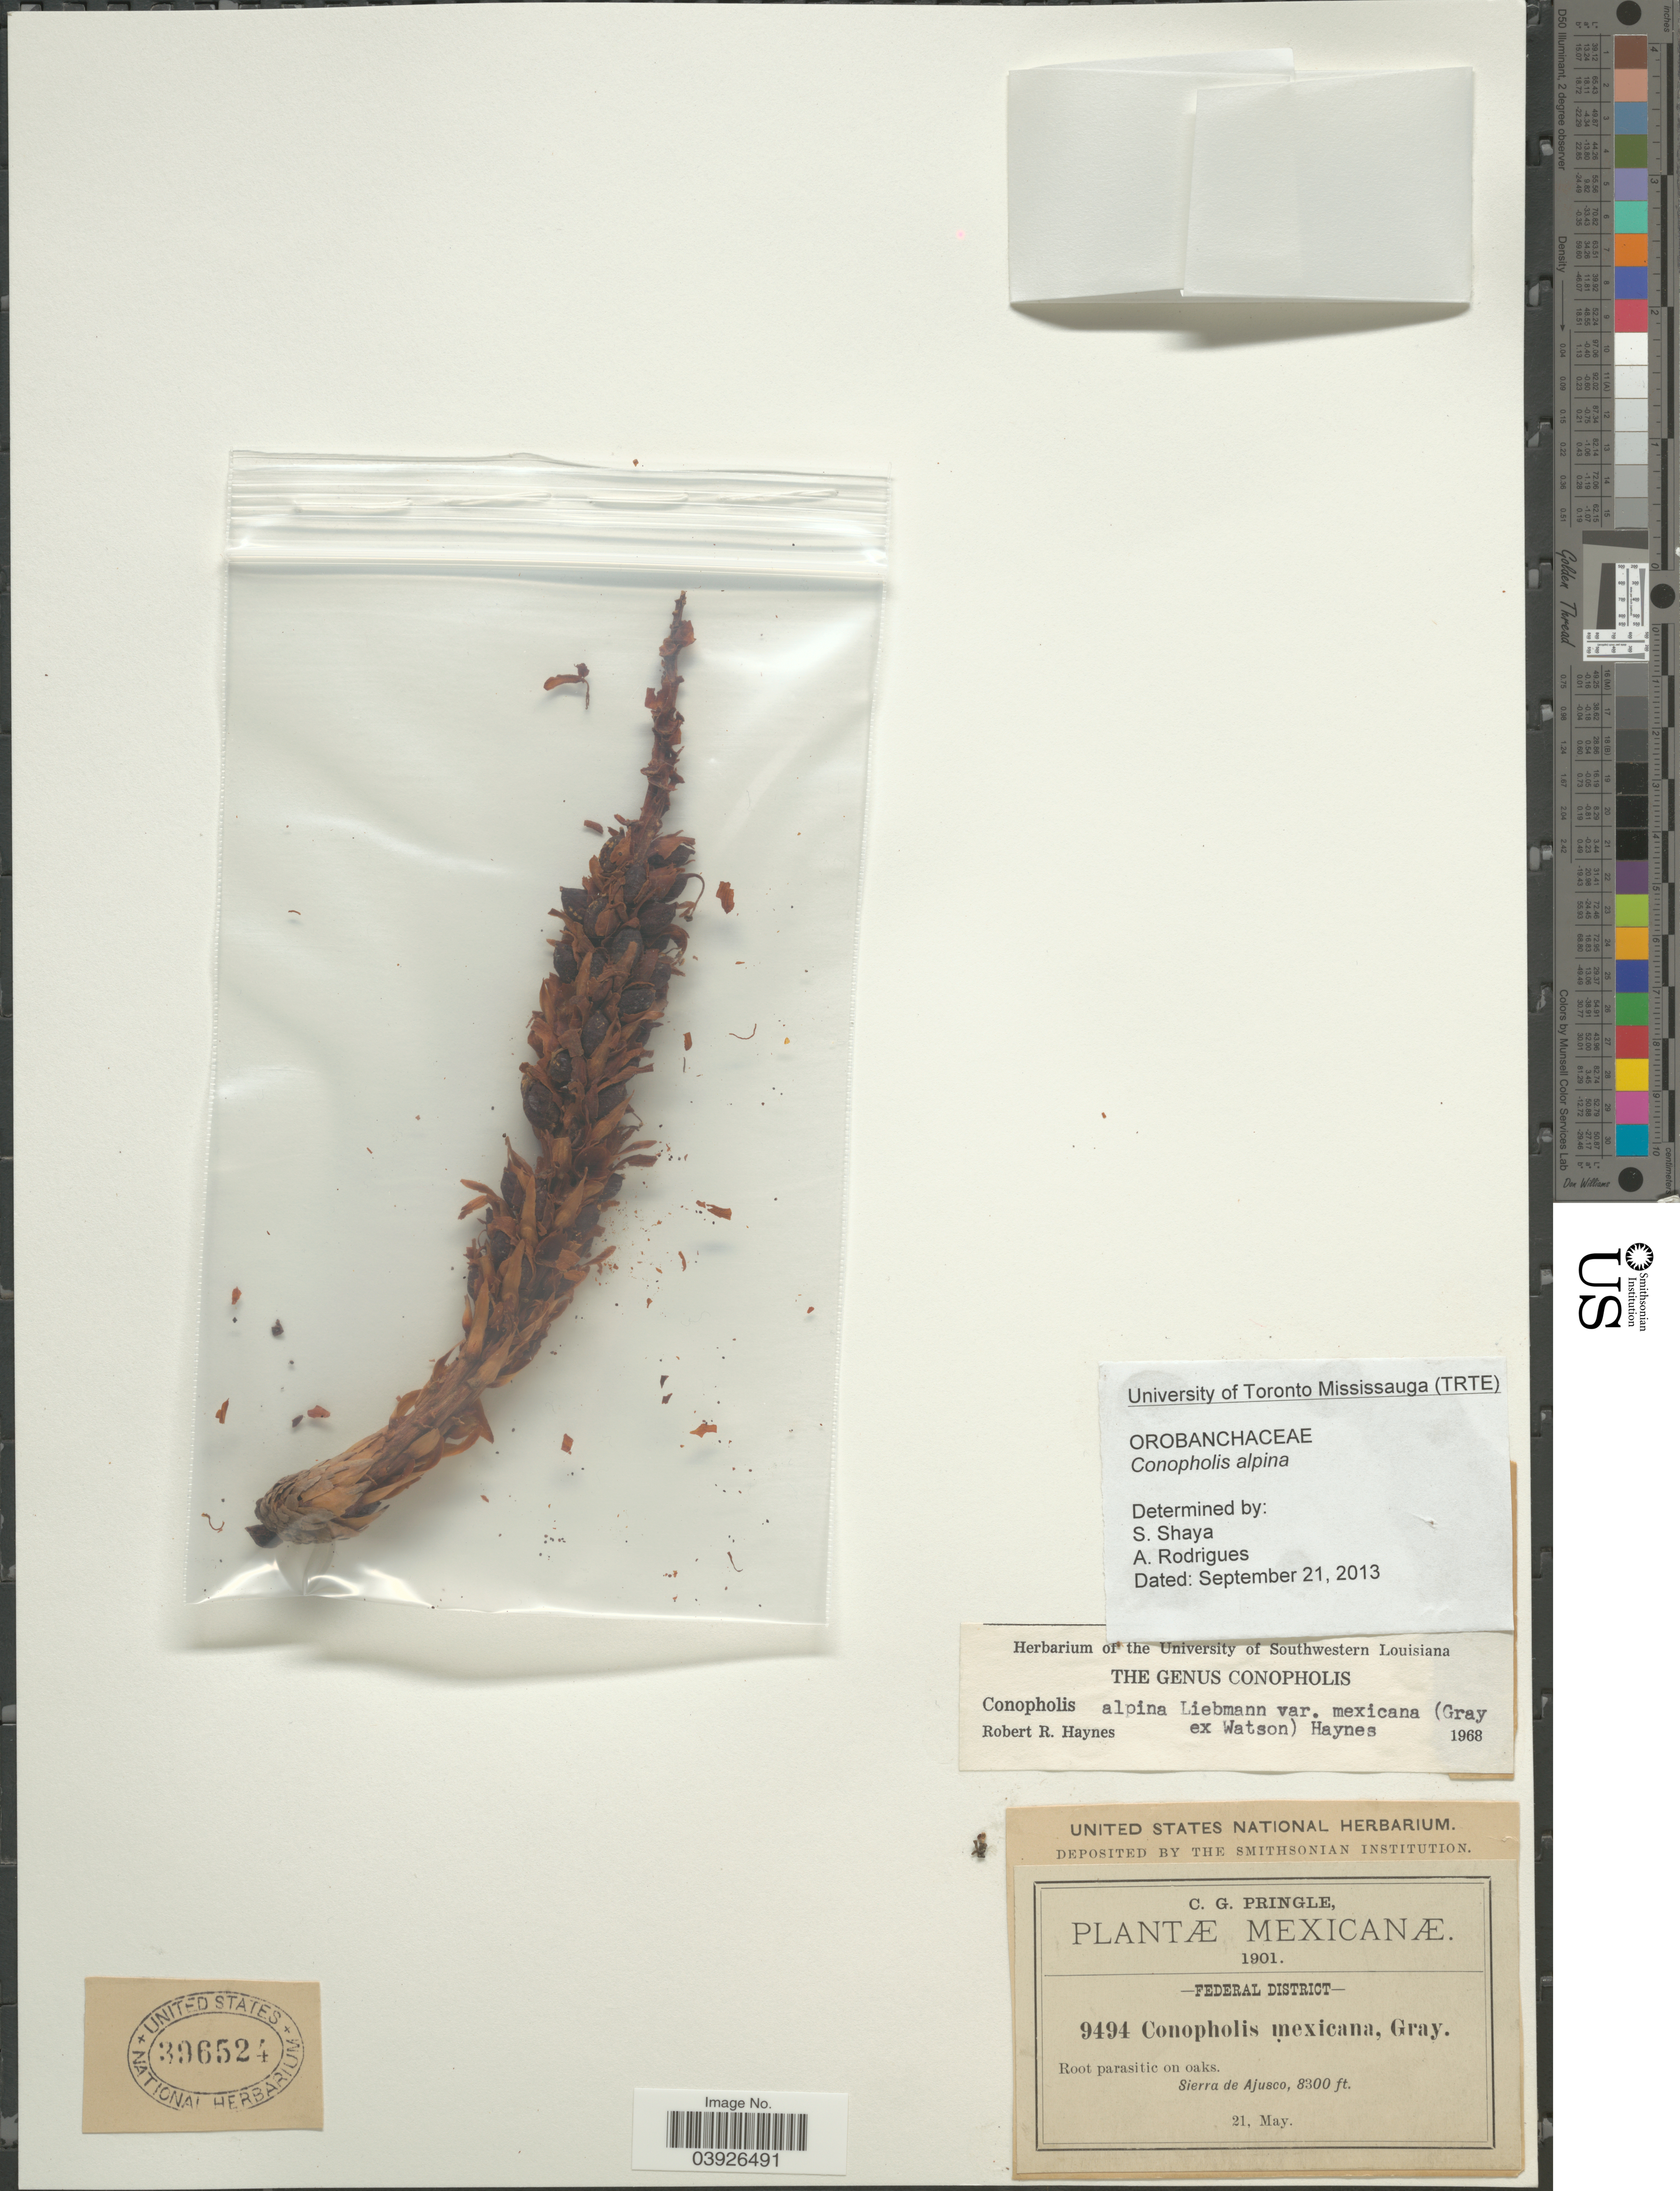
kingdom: Plantae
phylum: Tracheophyta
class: Magnoliopsida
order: Lamiales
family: Orobanchaceae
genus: Conopholis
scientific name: Conopholis alpina var. alpina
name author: Liebm.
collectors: C. G. Pringle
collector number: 9494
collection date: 1901-05-21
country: Mexico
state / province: Distrito Federal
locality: Federal District. Sierra de Ajusco.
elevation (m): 2530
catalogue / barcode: US 396524